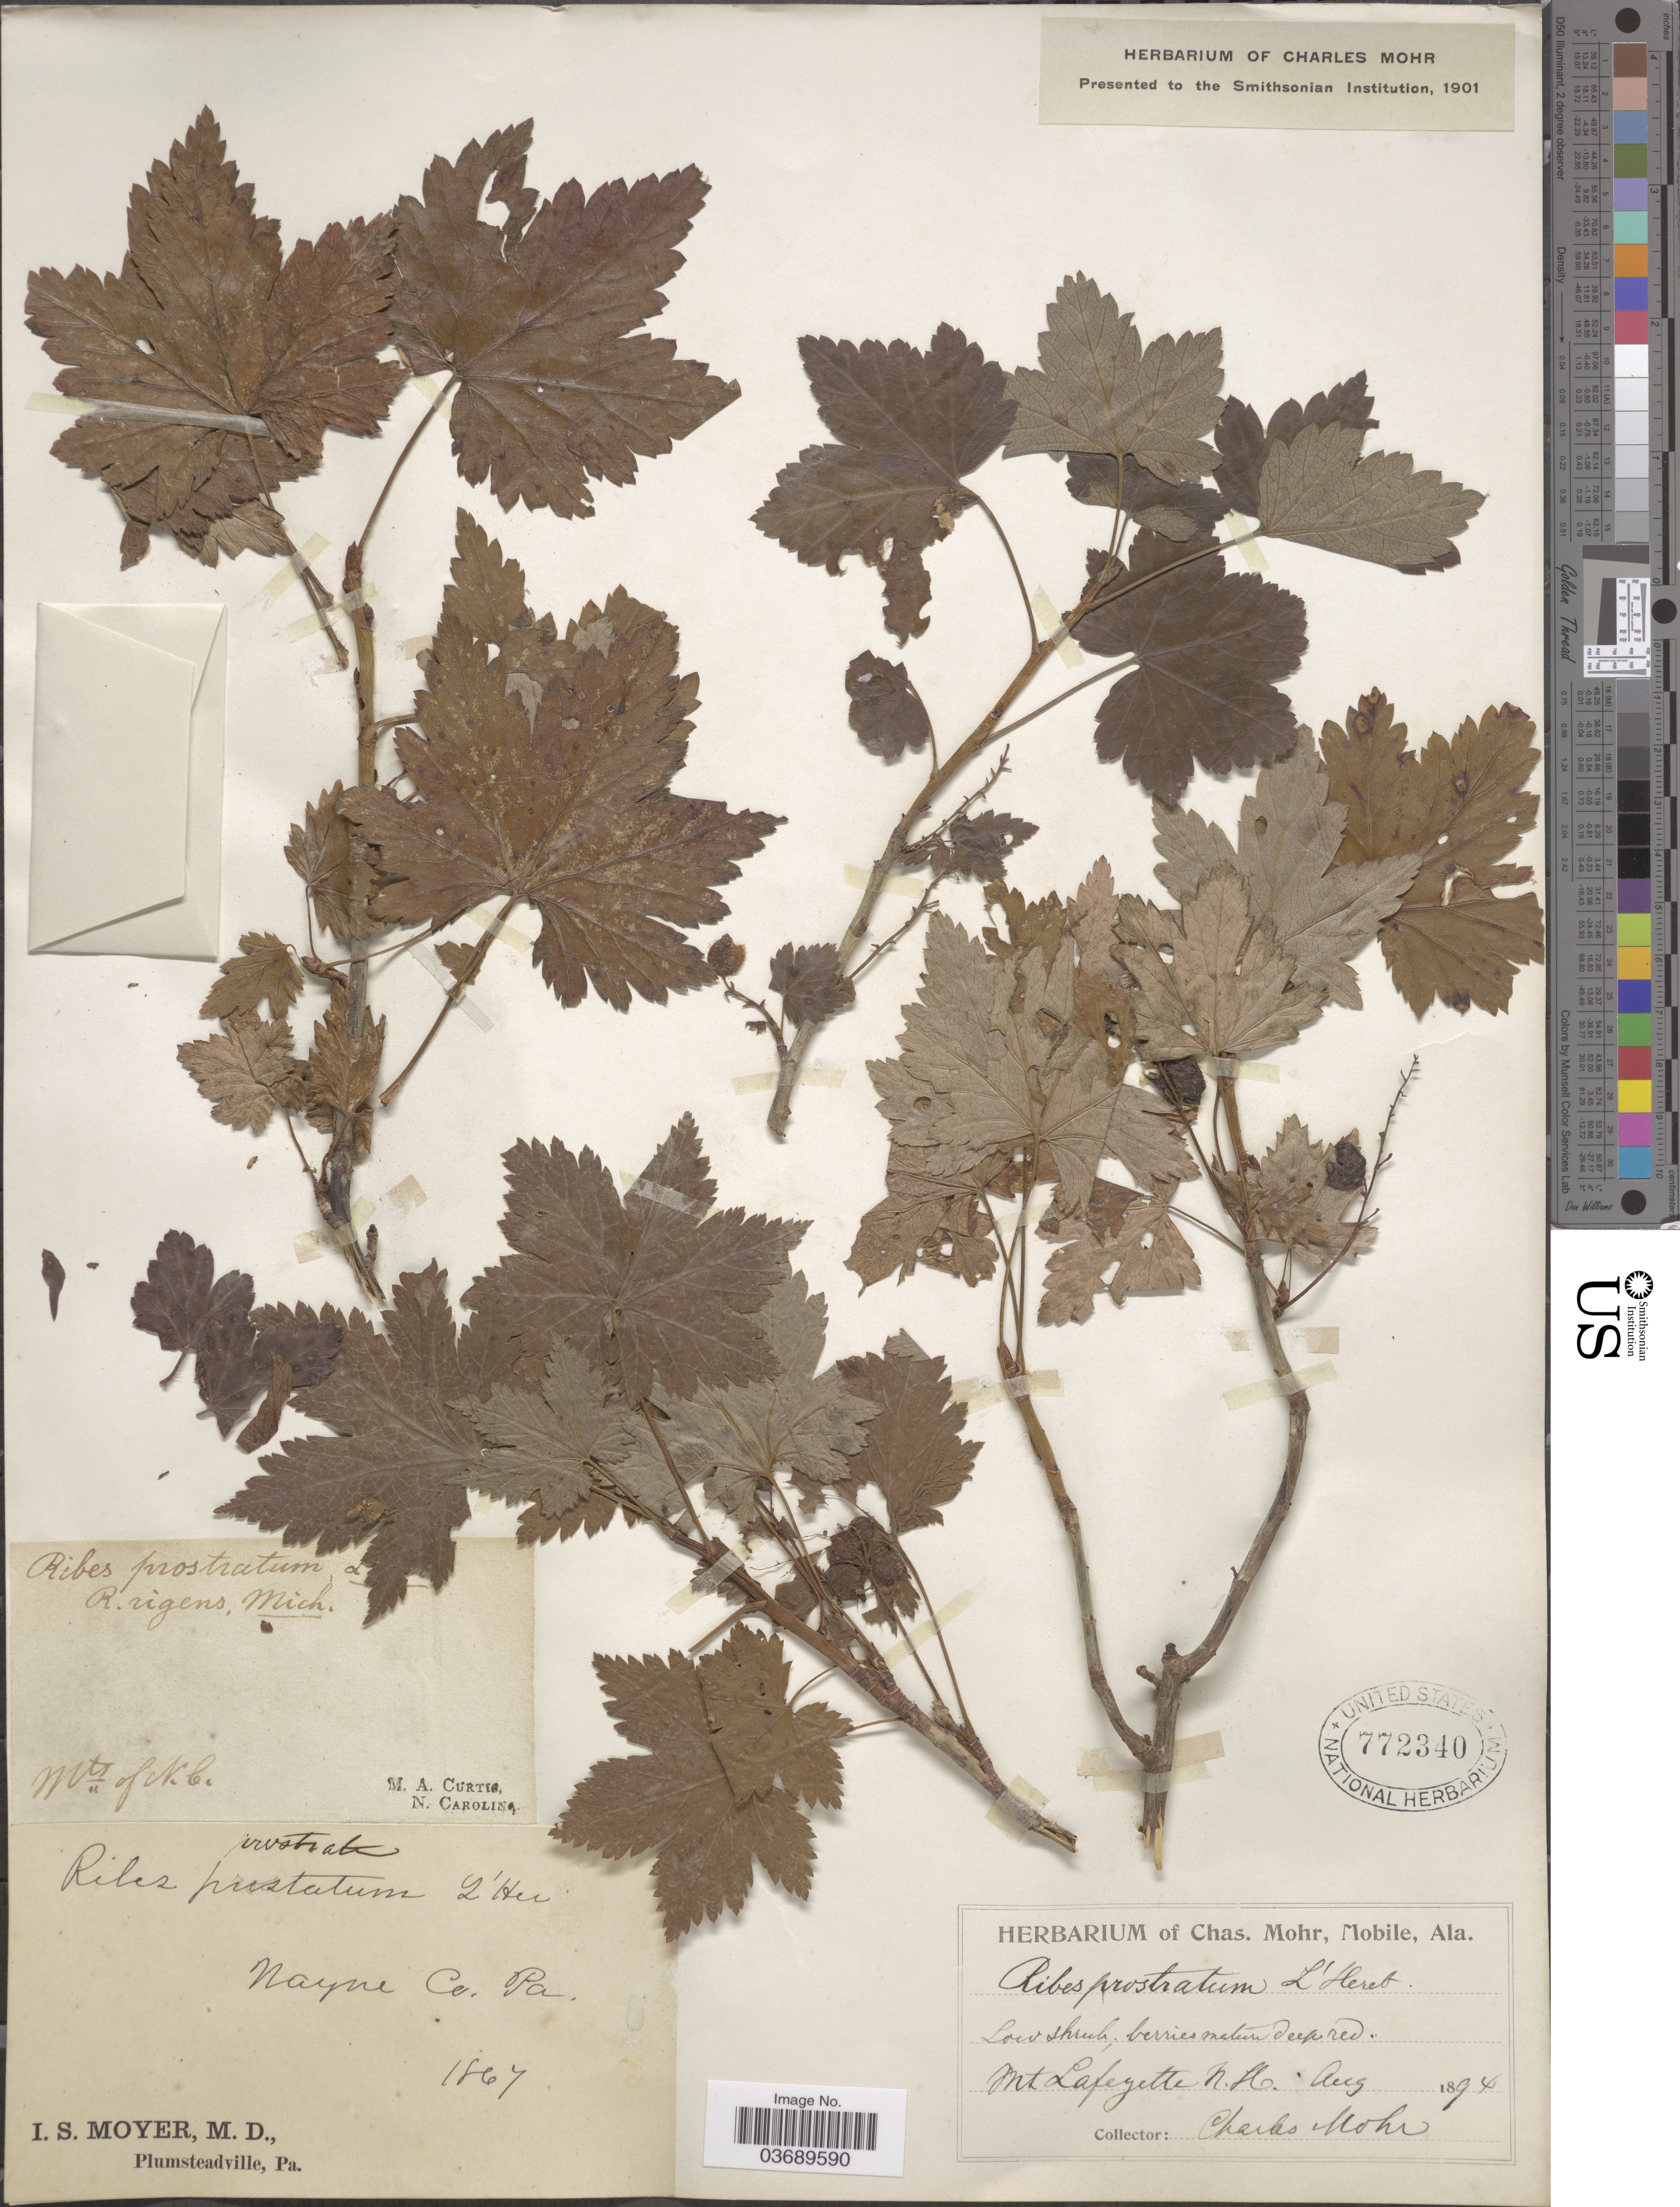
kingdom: Plantae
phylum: Tracheophyta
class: Magnoliopsida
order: Saxifragales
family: Grossulariaceae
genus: Ribes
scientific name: Ribes sp.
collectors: M. A. Curtis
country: United States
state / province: North Carolina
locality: Mts of N.C.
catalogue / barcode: US 772340-2